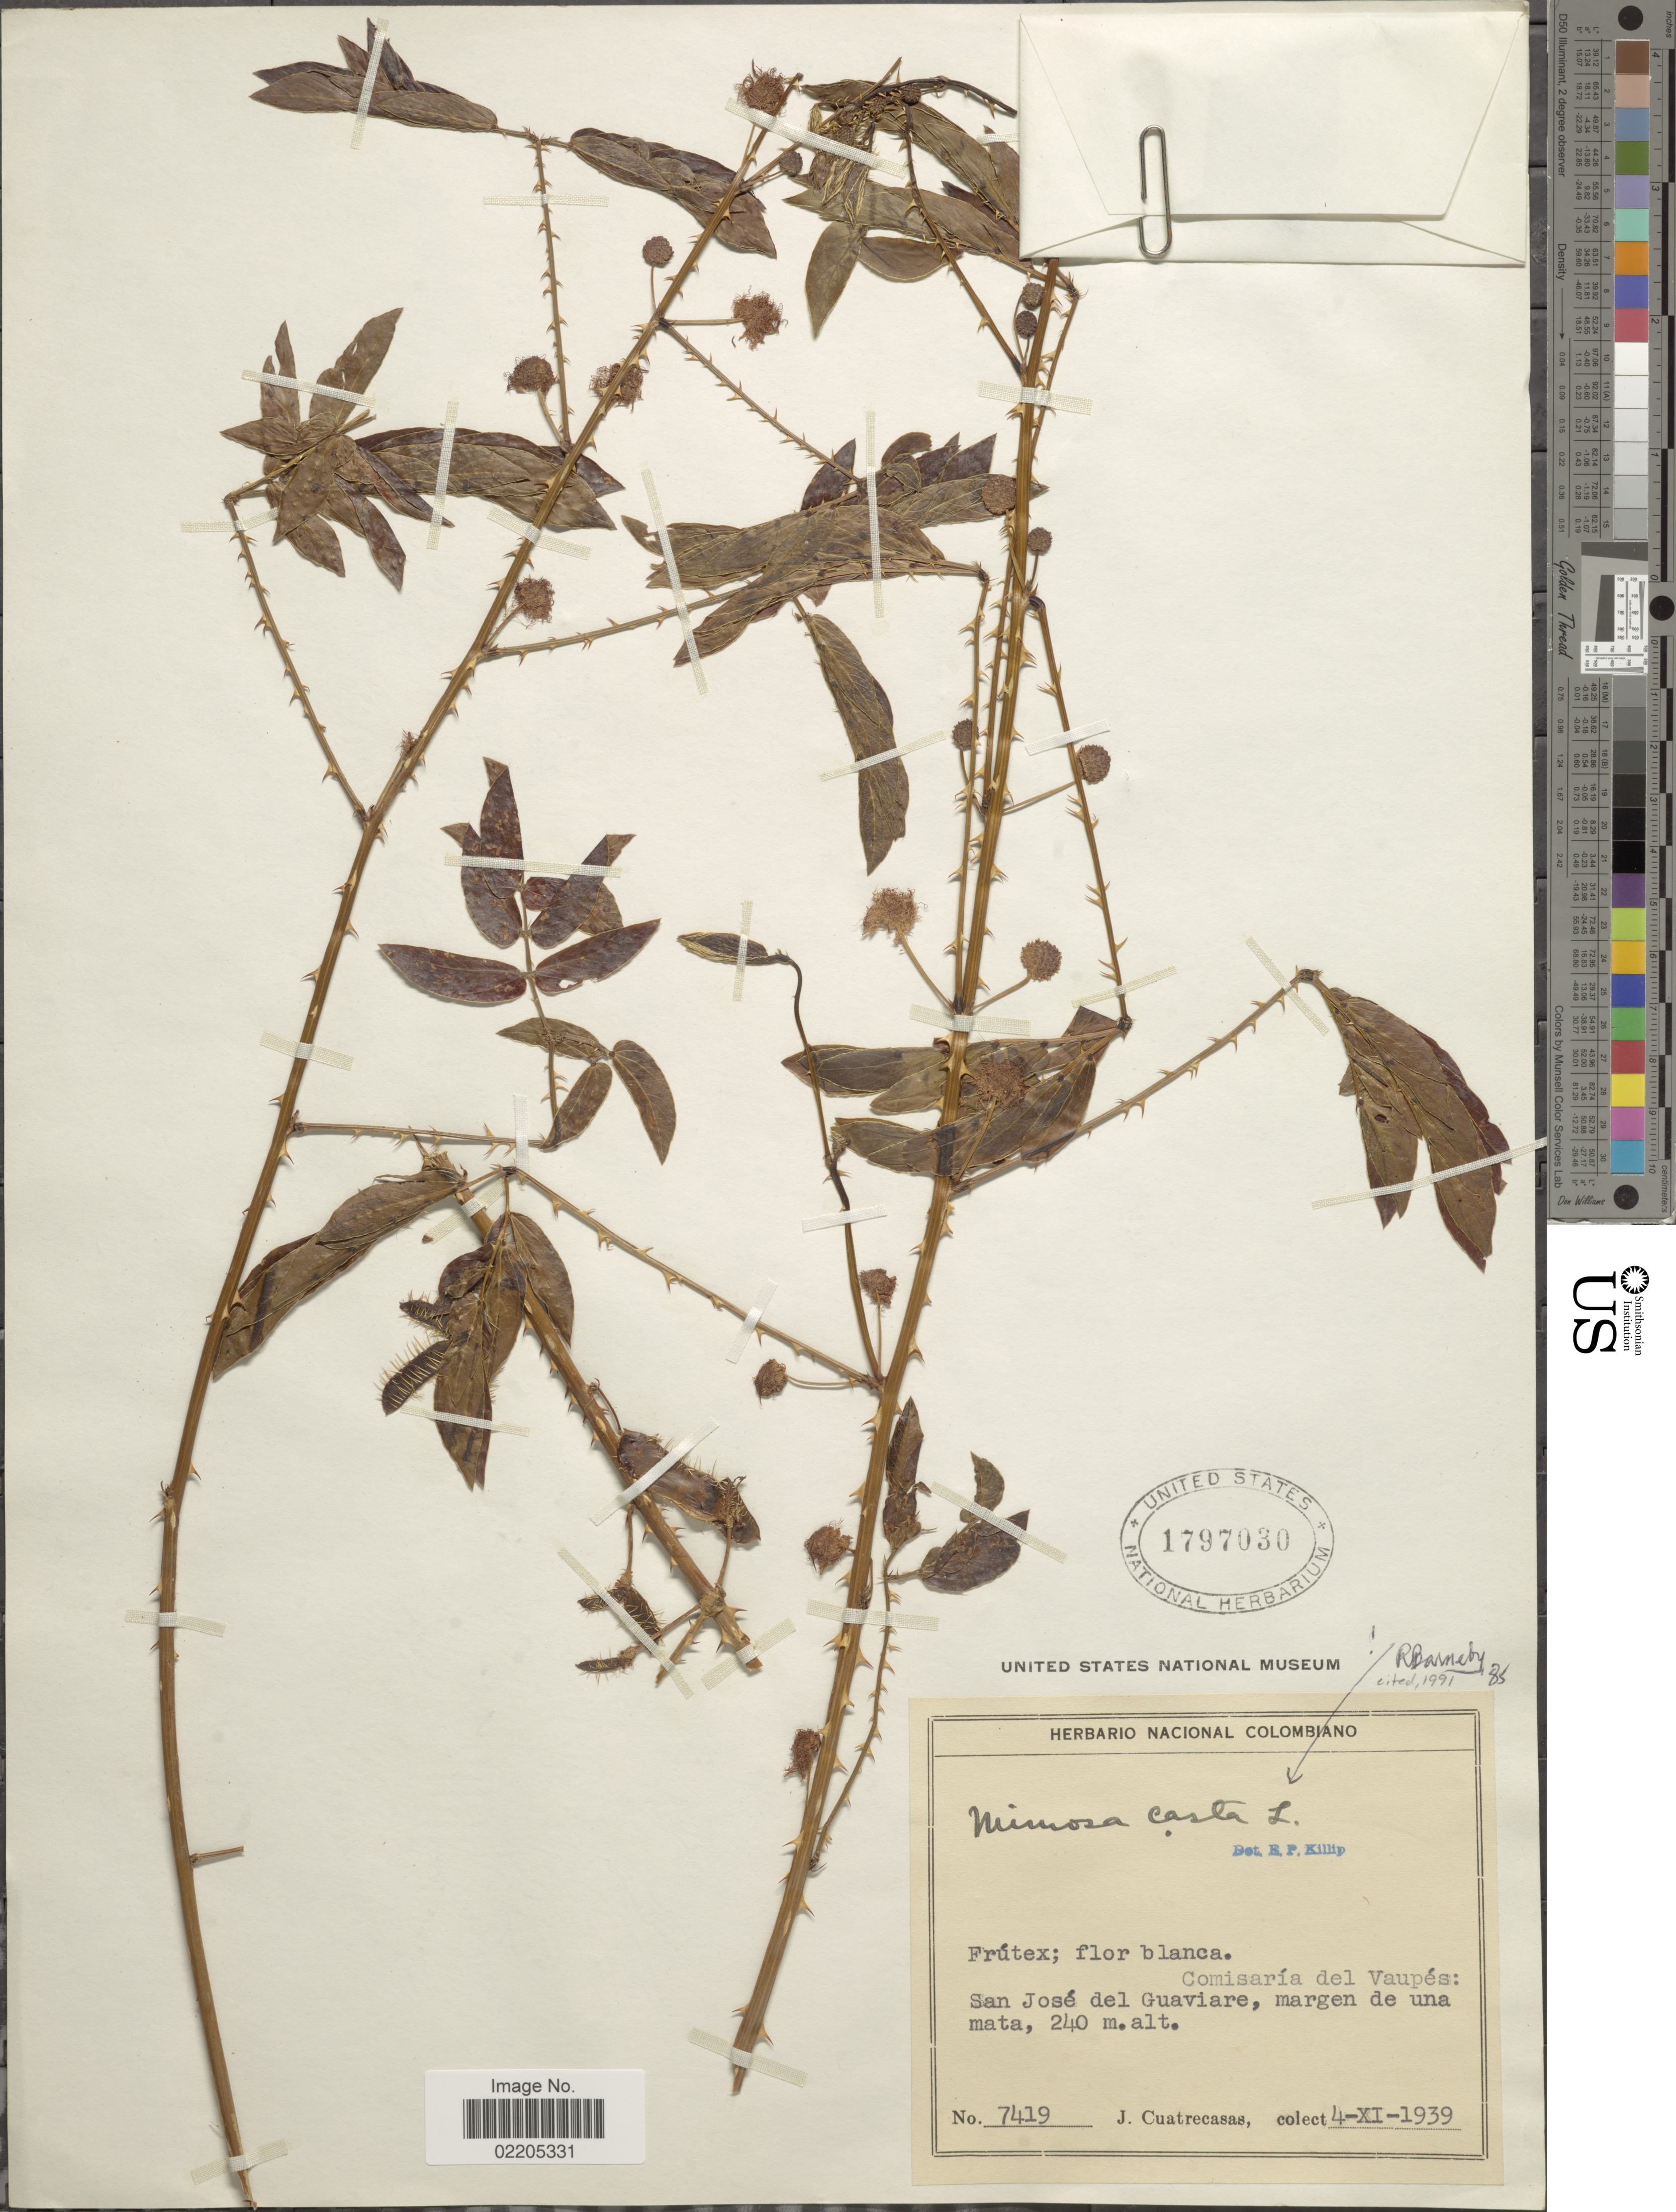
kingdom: Plantae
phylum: Tracheophyta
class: Magnoliopsida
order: Fabales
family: Fabaceae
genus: Mimosa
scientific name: Mimosa casta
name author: L.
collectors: J. Cuatrecasas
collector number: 7419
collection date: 1939-11-04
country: Colombia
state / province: Vaupés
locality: Comisaria del Vaupes: San Jose del Guaviare, margen de una mata.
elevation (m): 240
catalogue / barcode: US 1797030